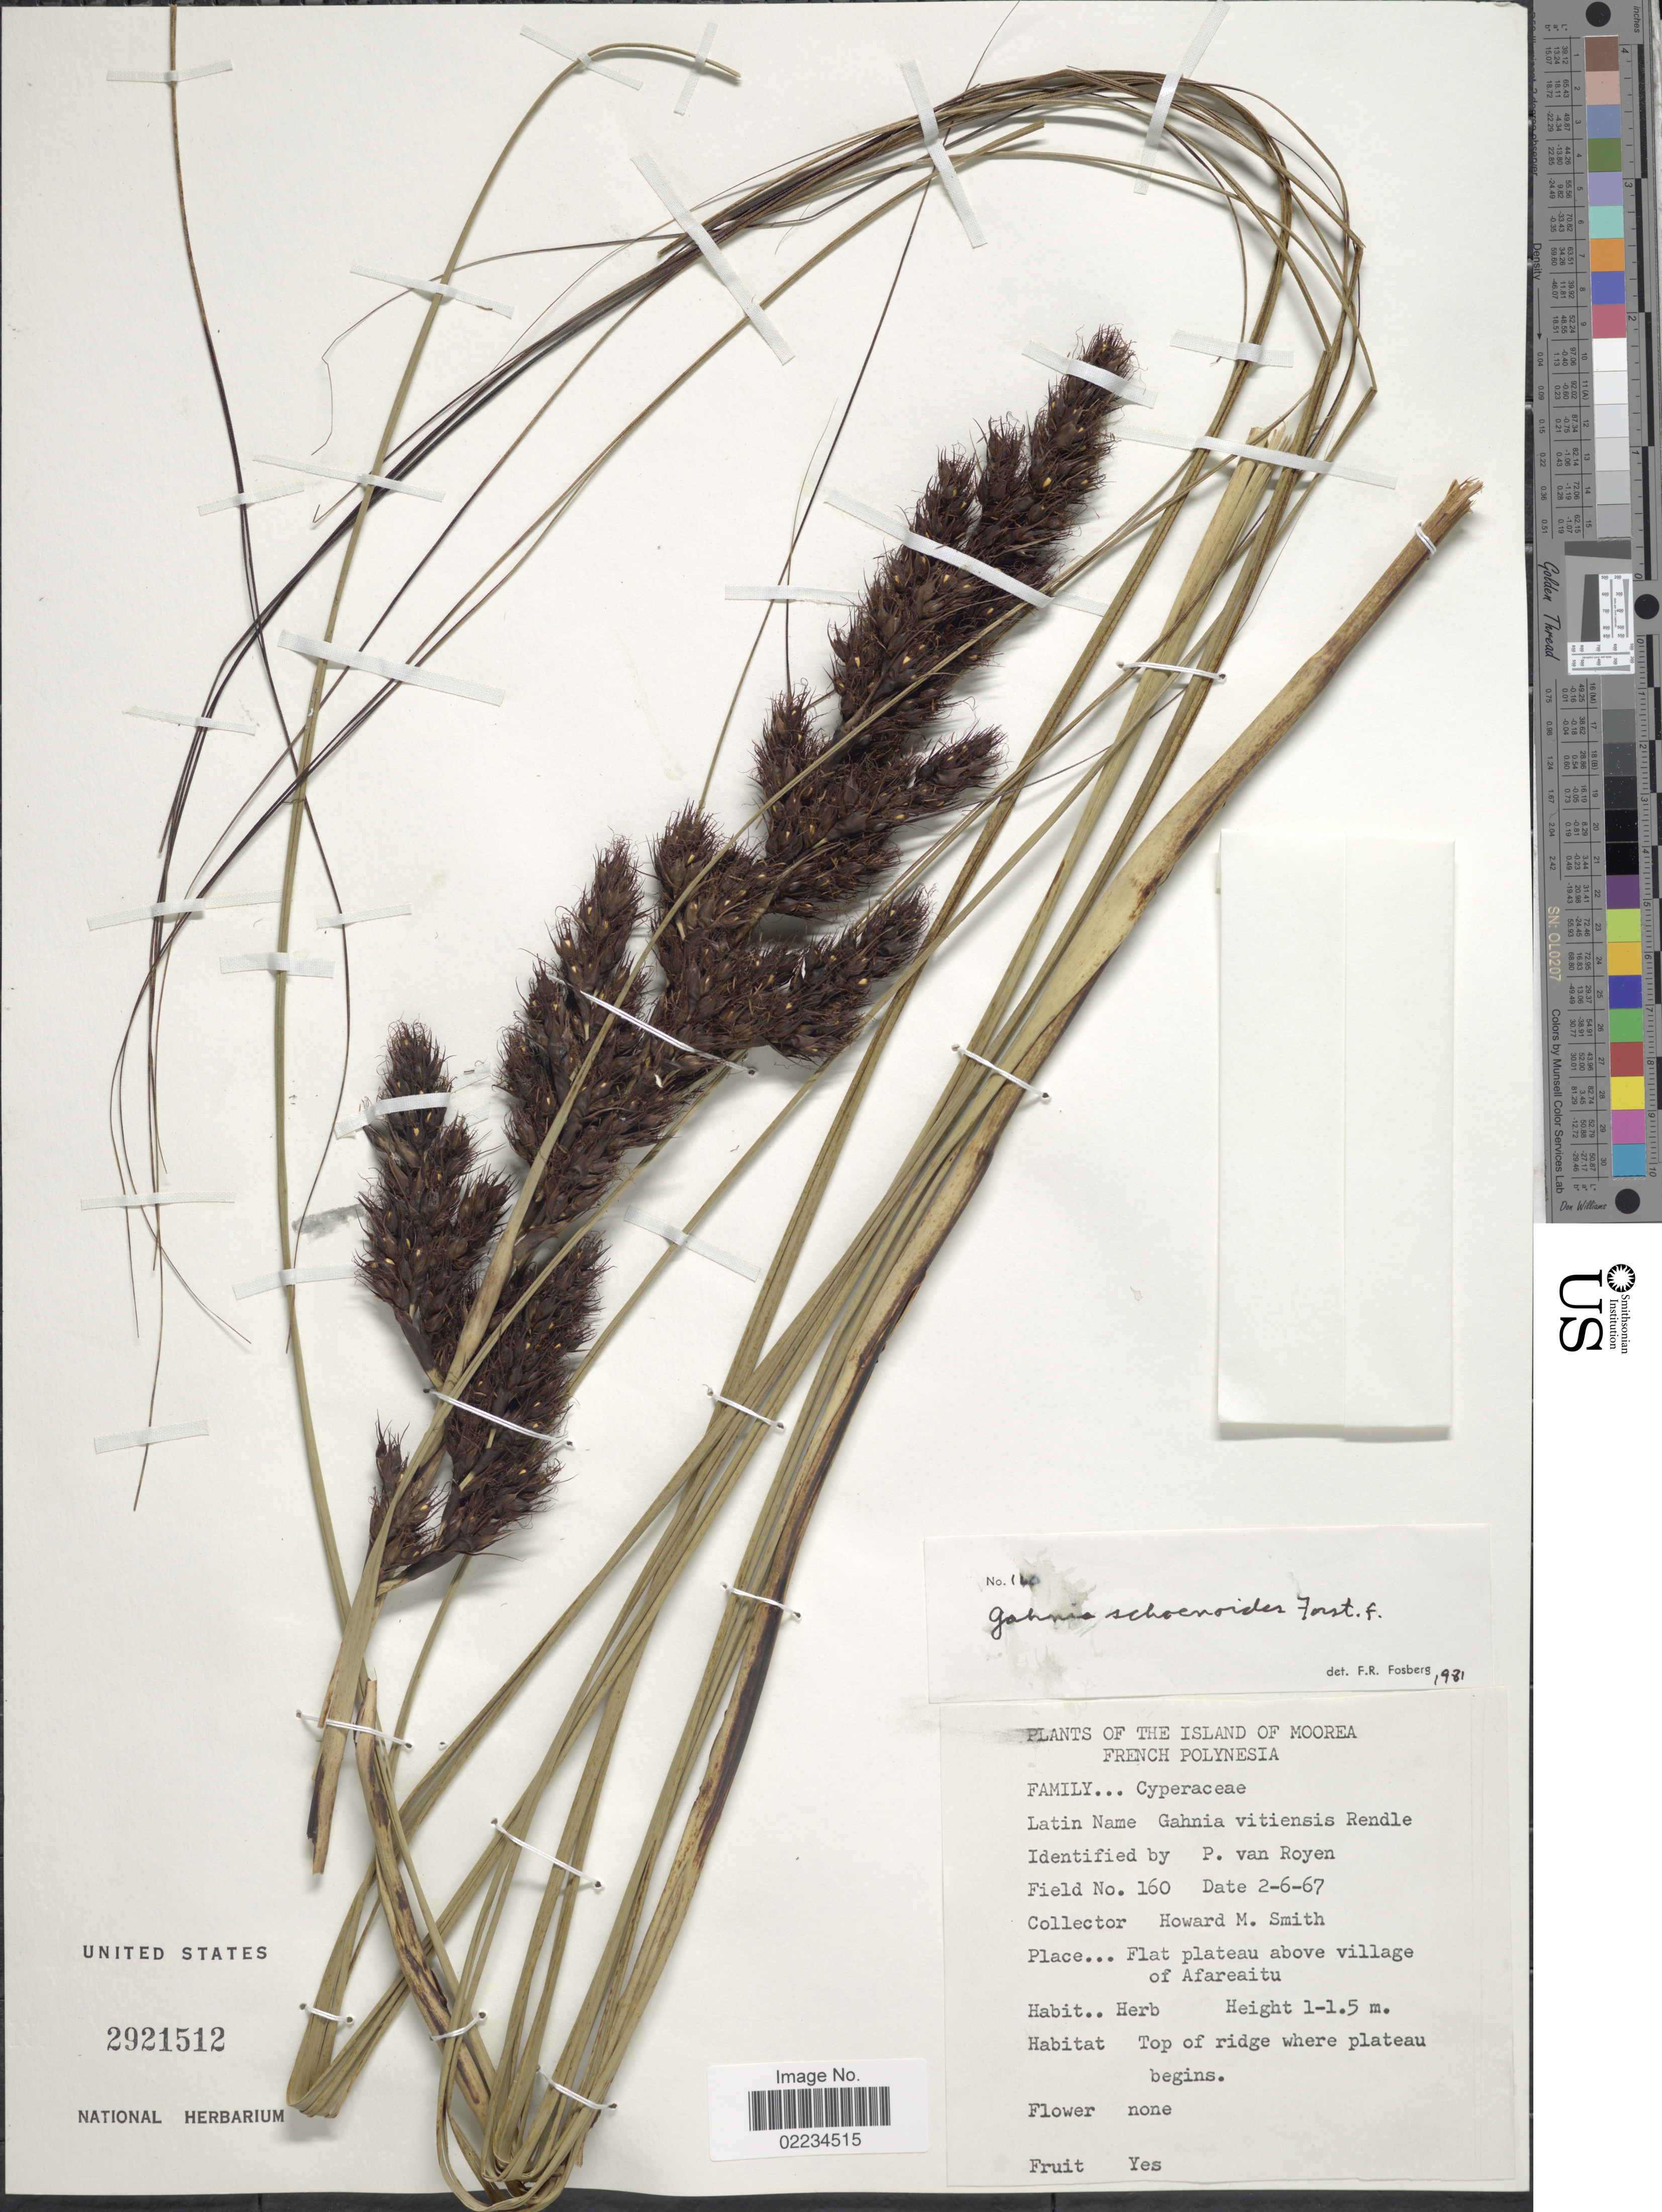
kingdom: Plantae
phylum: Tracheophyta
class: Liliopsida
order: Poales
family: Cyperaceae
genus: Gahnia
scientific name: Gahnia schoenoides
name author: G. Forst.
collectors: H. M. Smith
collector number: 160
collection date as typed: Transcribed d/m/y: 2/6/67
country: French Polynesia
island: Moorea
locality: The Island of Moorea, Flat plateau above village of Afareaitu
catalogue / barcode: US 2921512